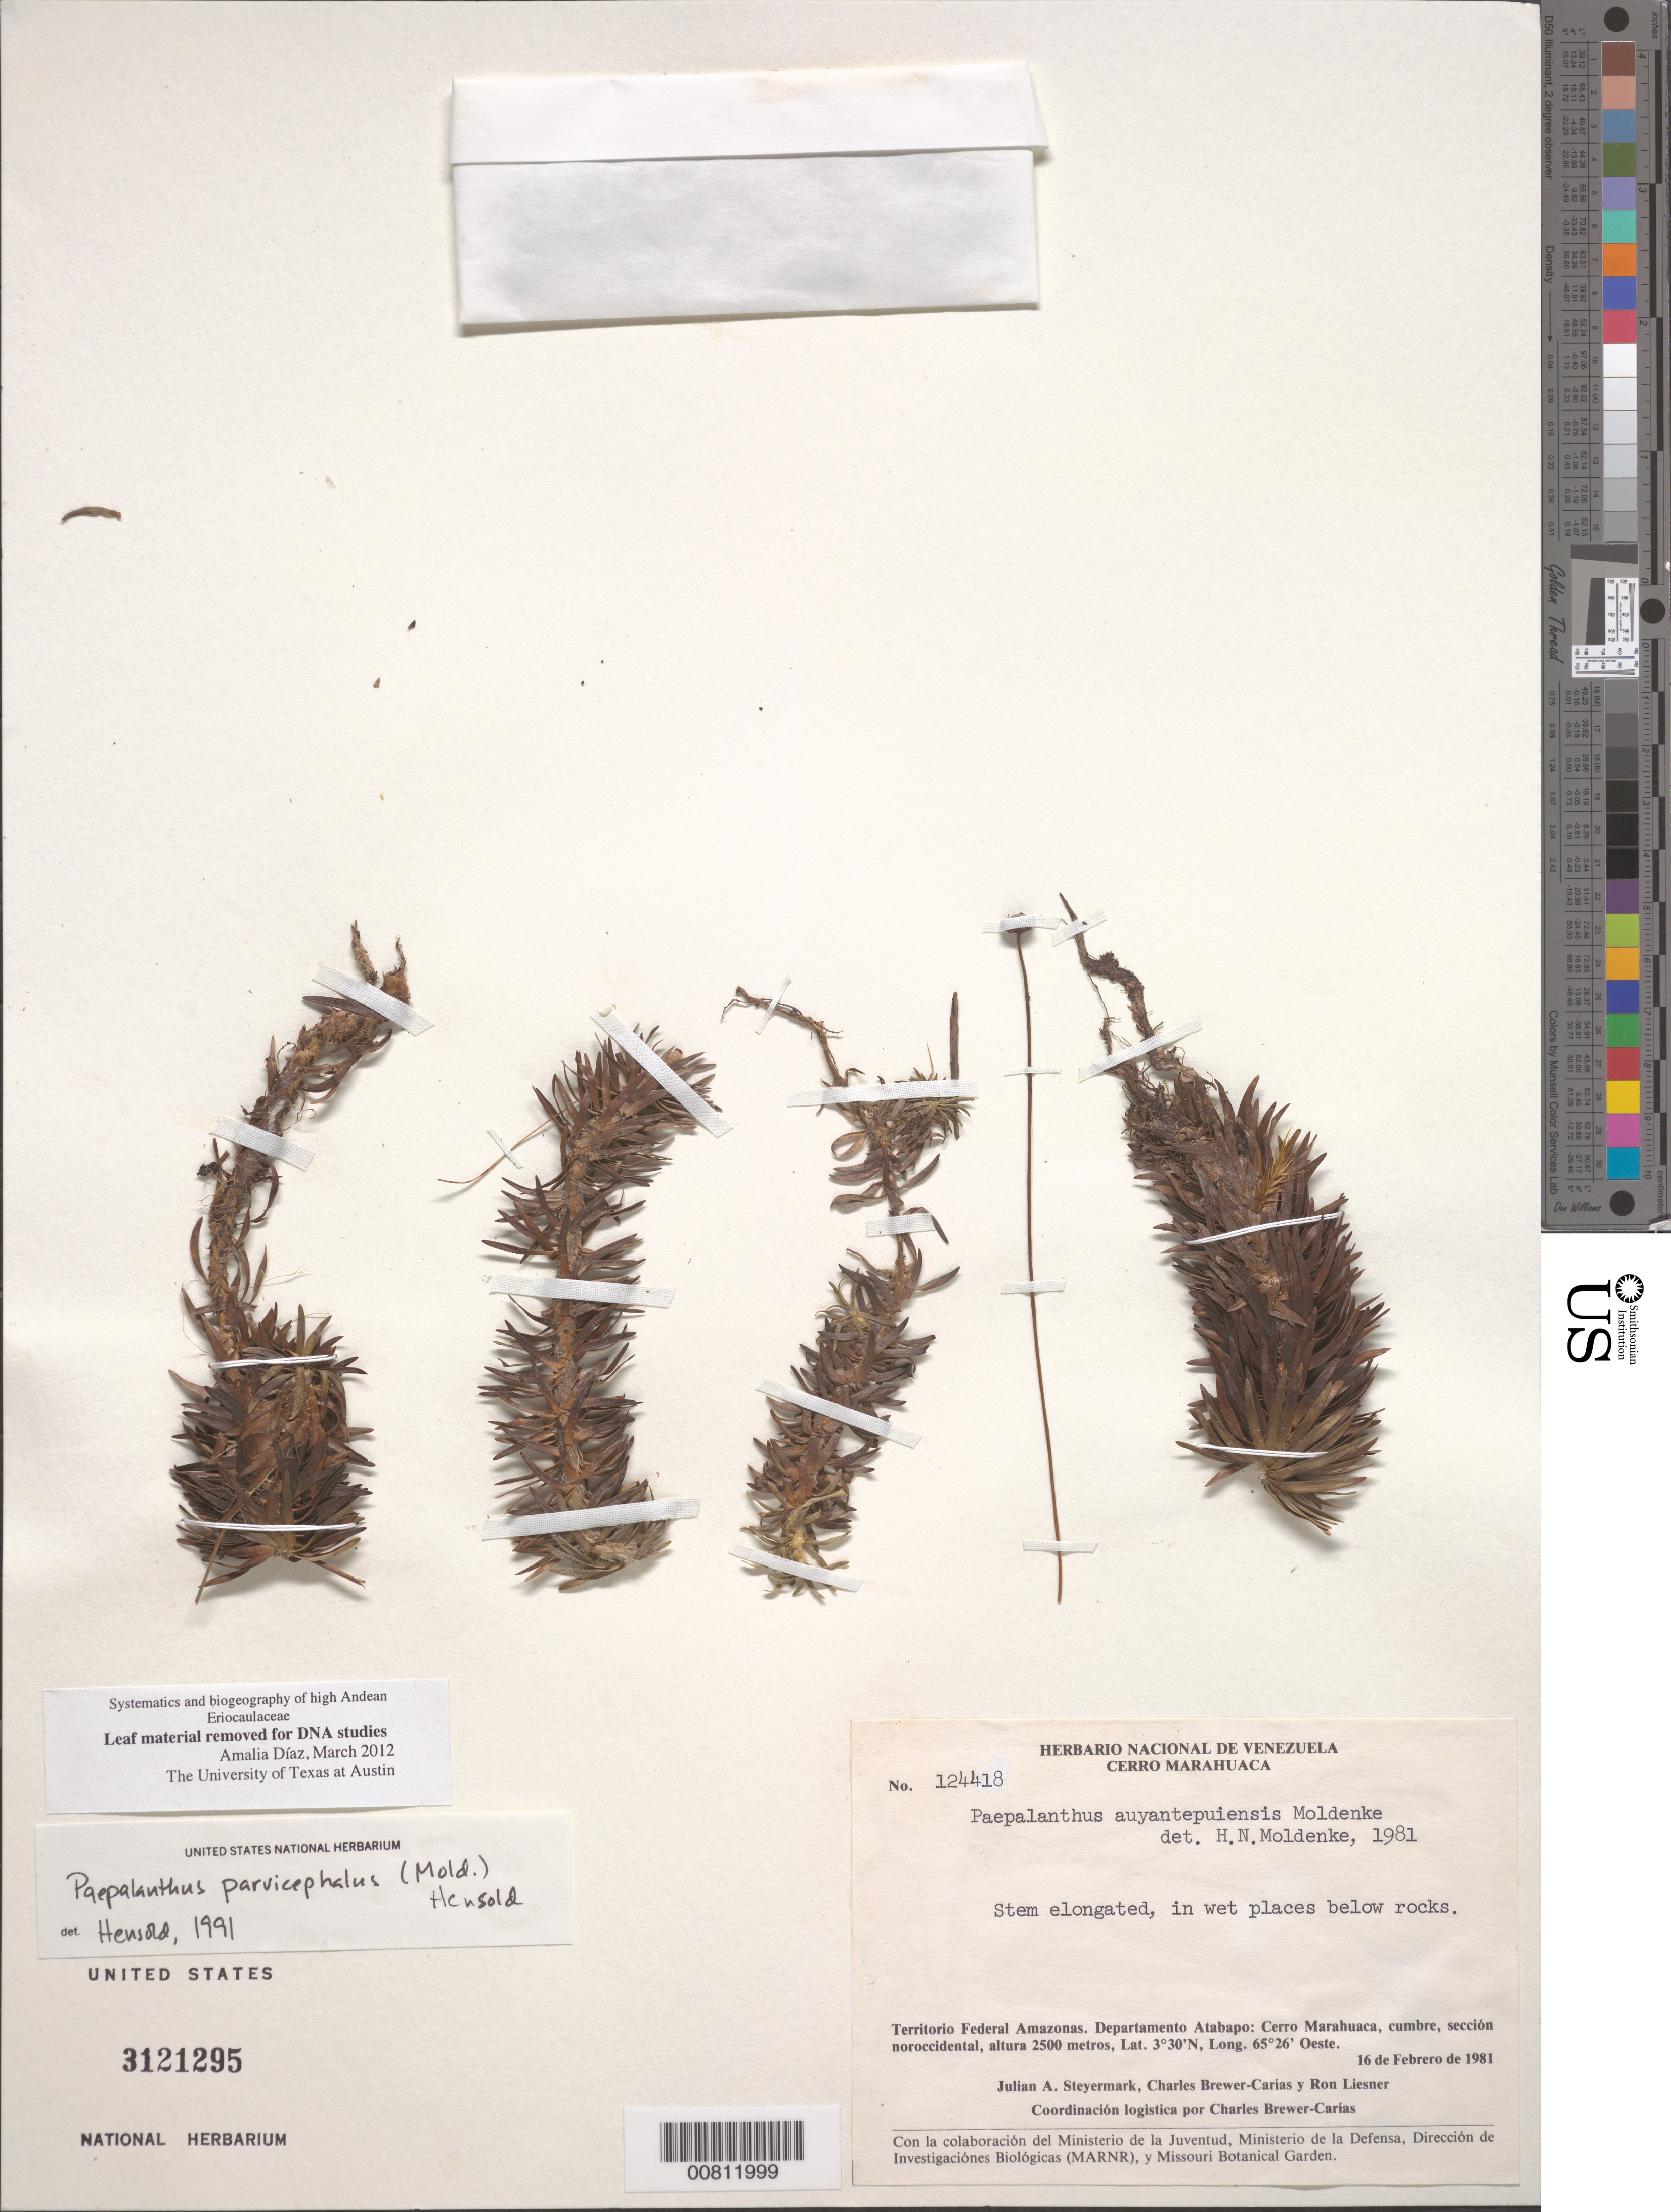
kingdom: Plantae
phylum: Tracheophyta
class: Liliopsida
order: Poales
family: Eriocaulaceae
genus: Paepalanthus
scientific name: Paepalanthus parvicephalus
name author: (Moldenke) Hensold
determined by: Hensold, N.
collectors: J. Steyermark, C. Brewer-Carias & R. L. Liesner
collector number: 124418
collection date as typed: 16-Feb-81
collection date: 1981-02-16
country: Venezuela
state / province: Amazonas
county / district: Atures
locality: Cerro Marahuaca, cumbre, seccion NO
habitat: Cumbre; in wet places below rocks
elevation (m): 2500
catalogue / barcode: US 3121295